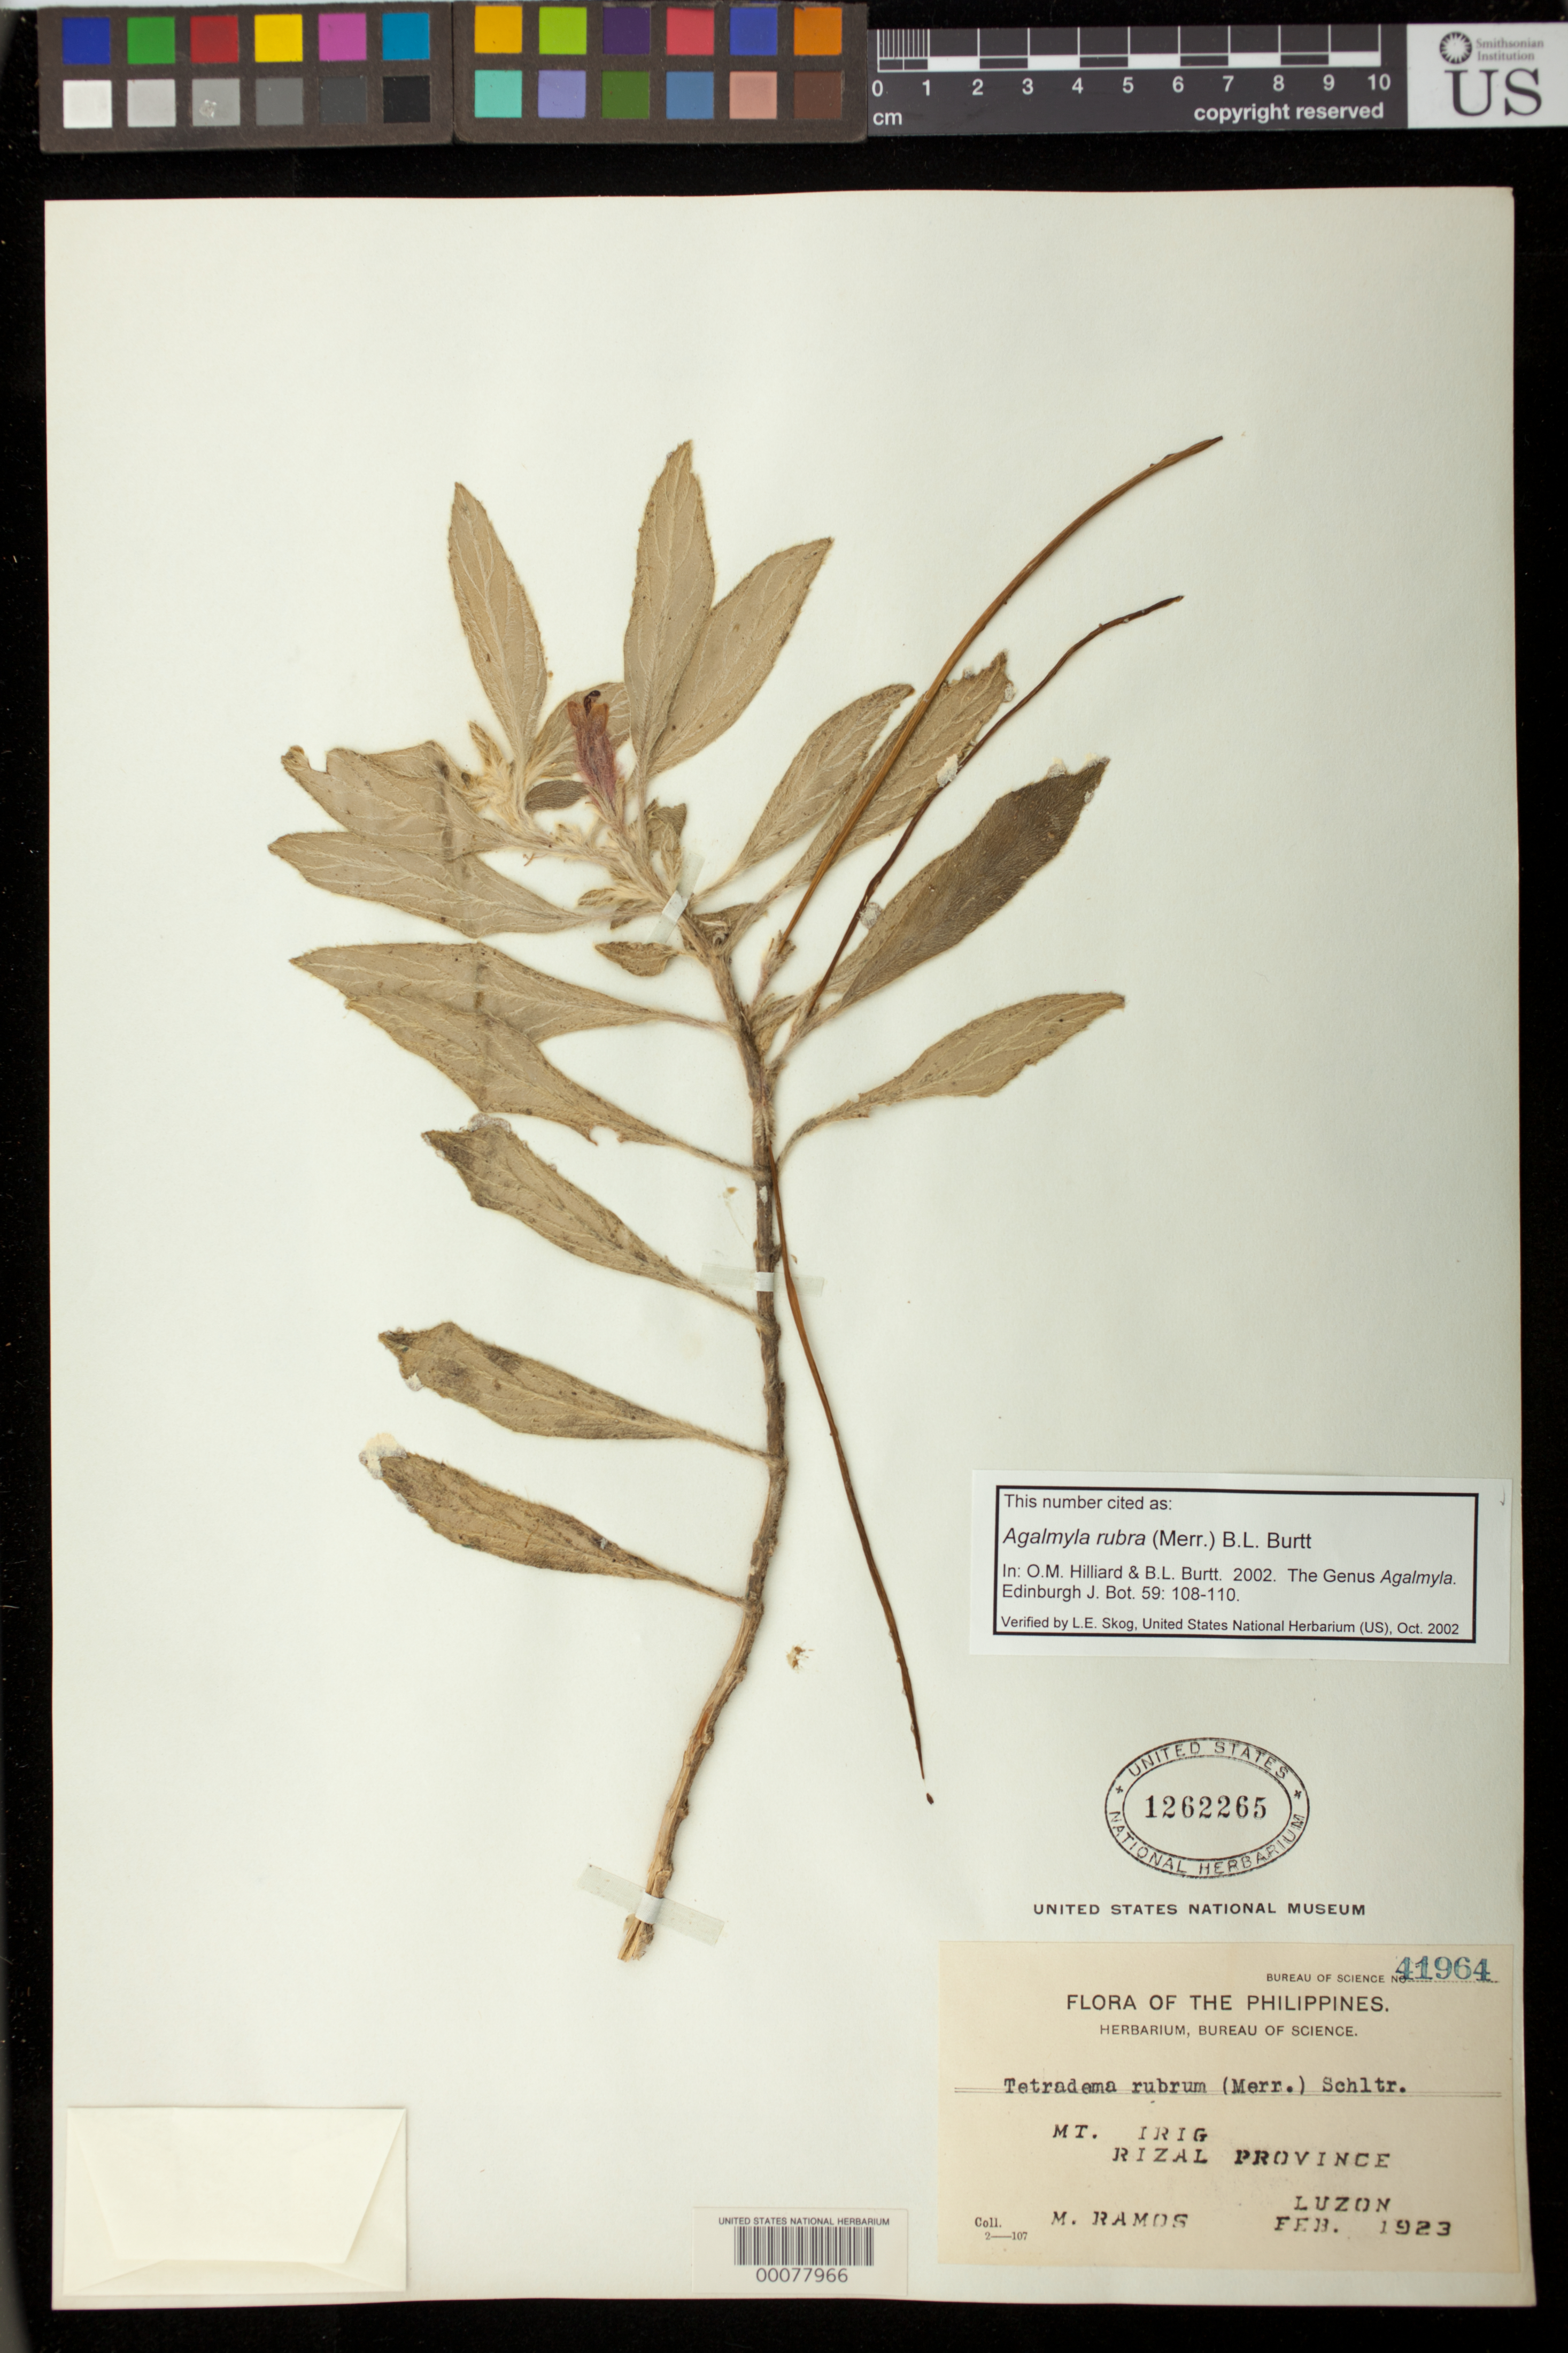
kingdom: Plantae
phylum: Tracheophyta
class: Magnoliopsida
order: Lamiales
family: Gesneriaceae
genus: Agalmyla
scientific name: Agalmyla rubrum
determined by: Hilliard, O. M.; Burtt, B. L.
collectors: M. Ramos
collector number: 41964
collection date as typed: Feb 1923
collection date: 1923-02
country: Philippines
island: Luzon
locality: Mt. Irig, Rizal Province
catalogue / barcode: US 1262265